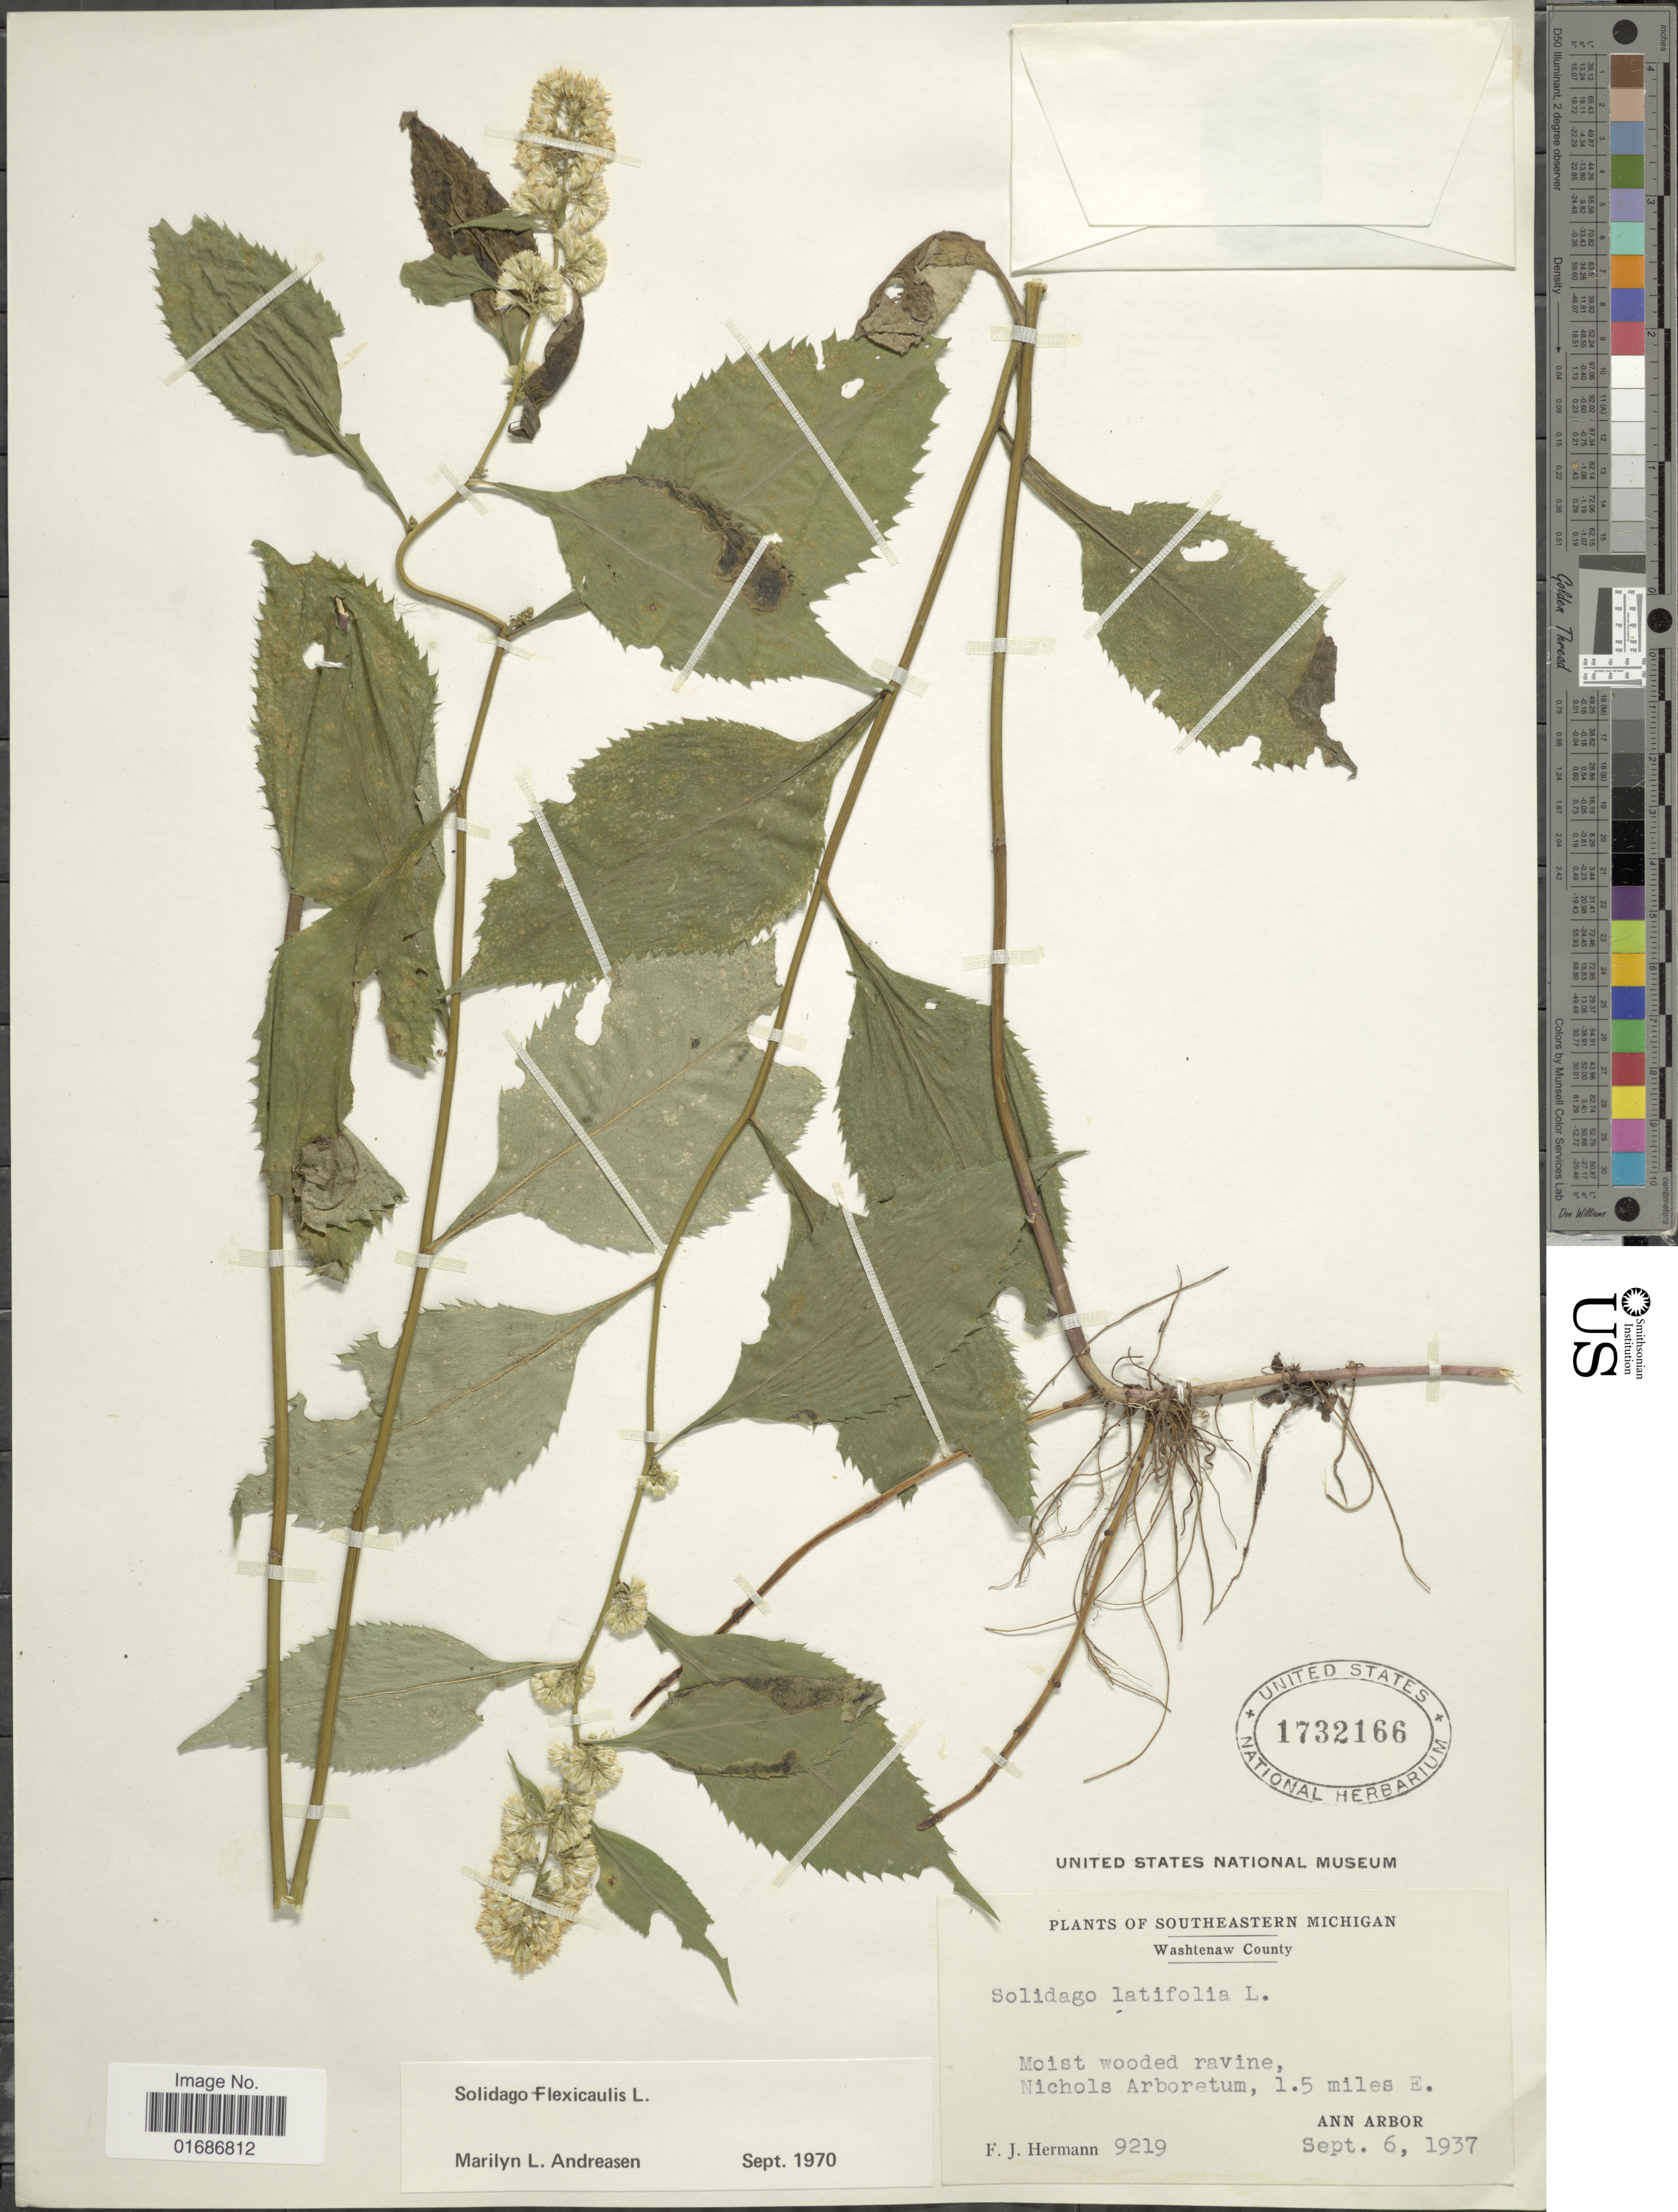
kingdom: Plantae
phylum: Tracheophyta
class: Magnoliopsida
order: Asterales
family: Asteraceae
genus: Solidago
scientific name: Solidago flexicaulis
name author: L.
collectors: F. J. Hermann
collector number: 9219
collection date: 1937-09-06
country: United States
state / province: Michigan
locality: Southeastern Michigan, Washtenaw County, Moist wooded ravine, Nicholas Arboretulm, 1.5 miles E. An Arbor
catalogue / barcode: US 1732166